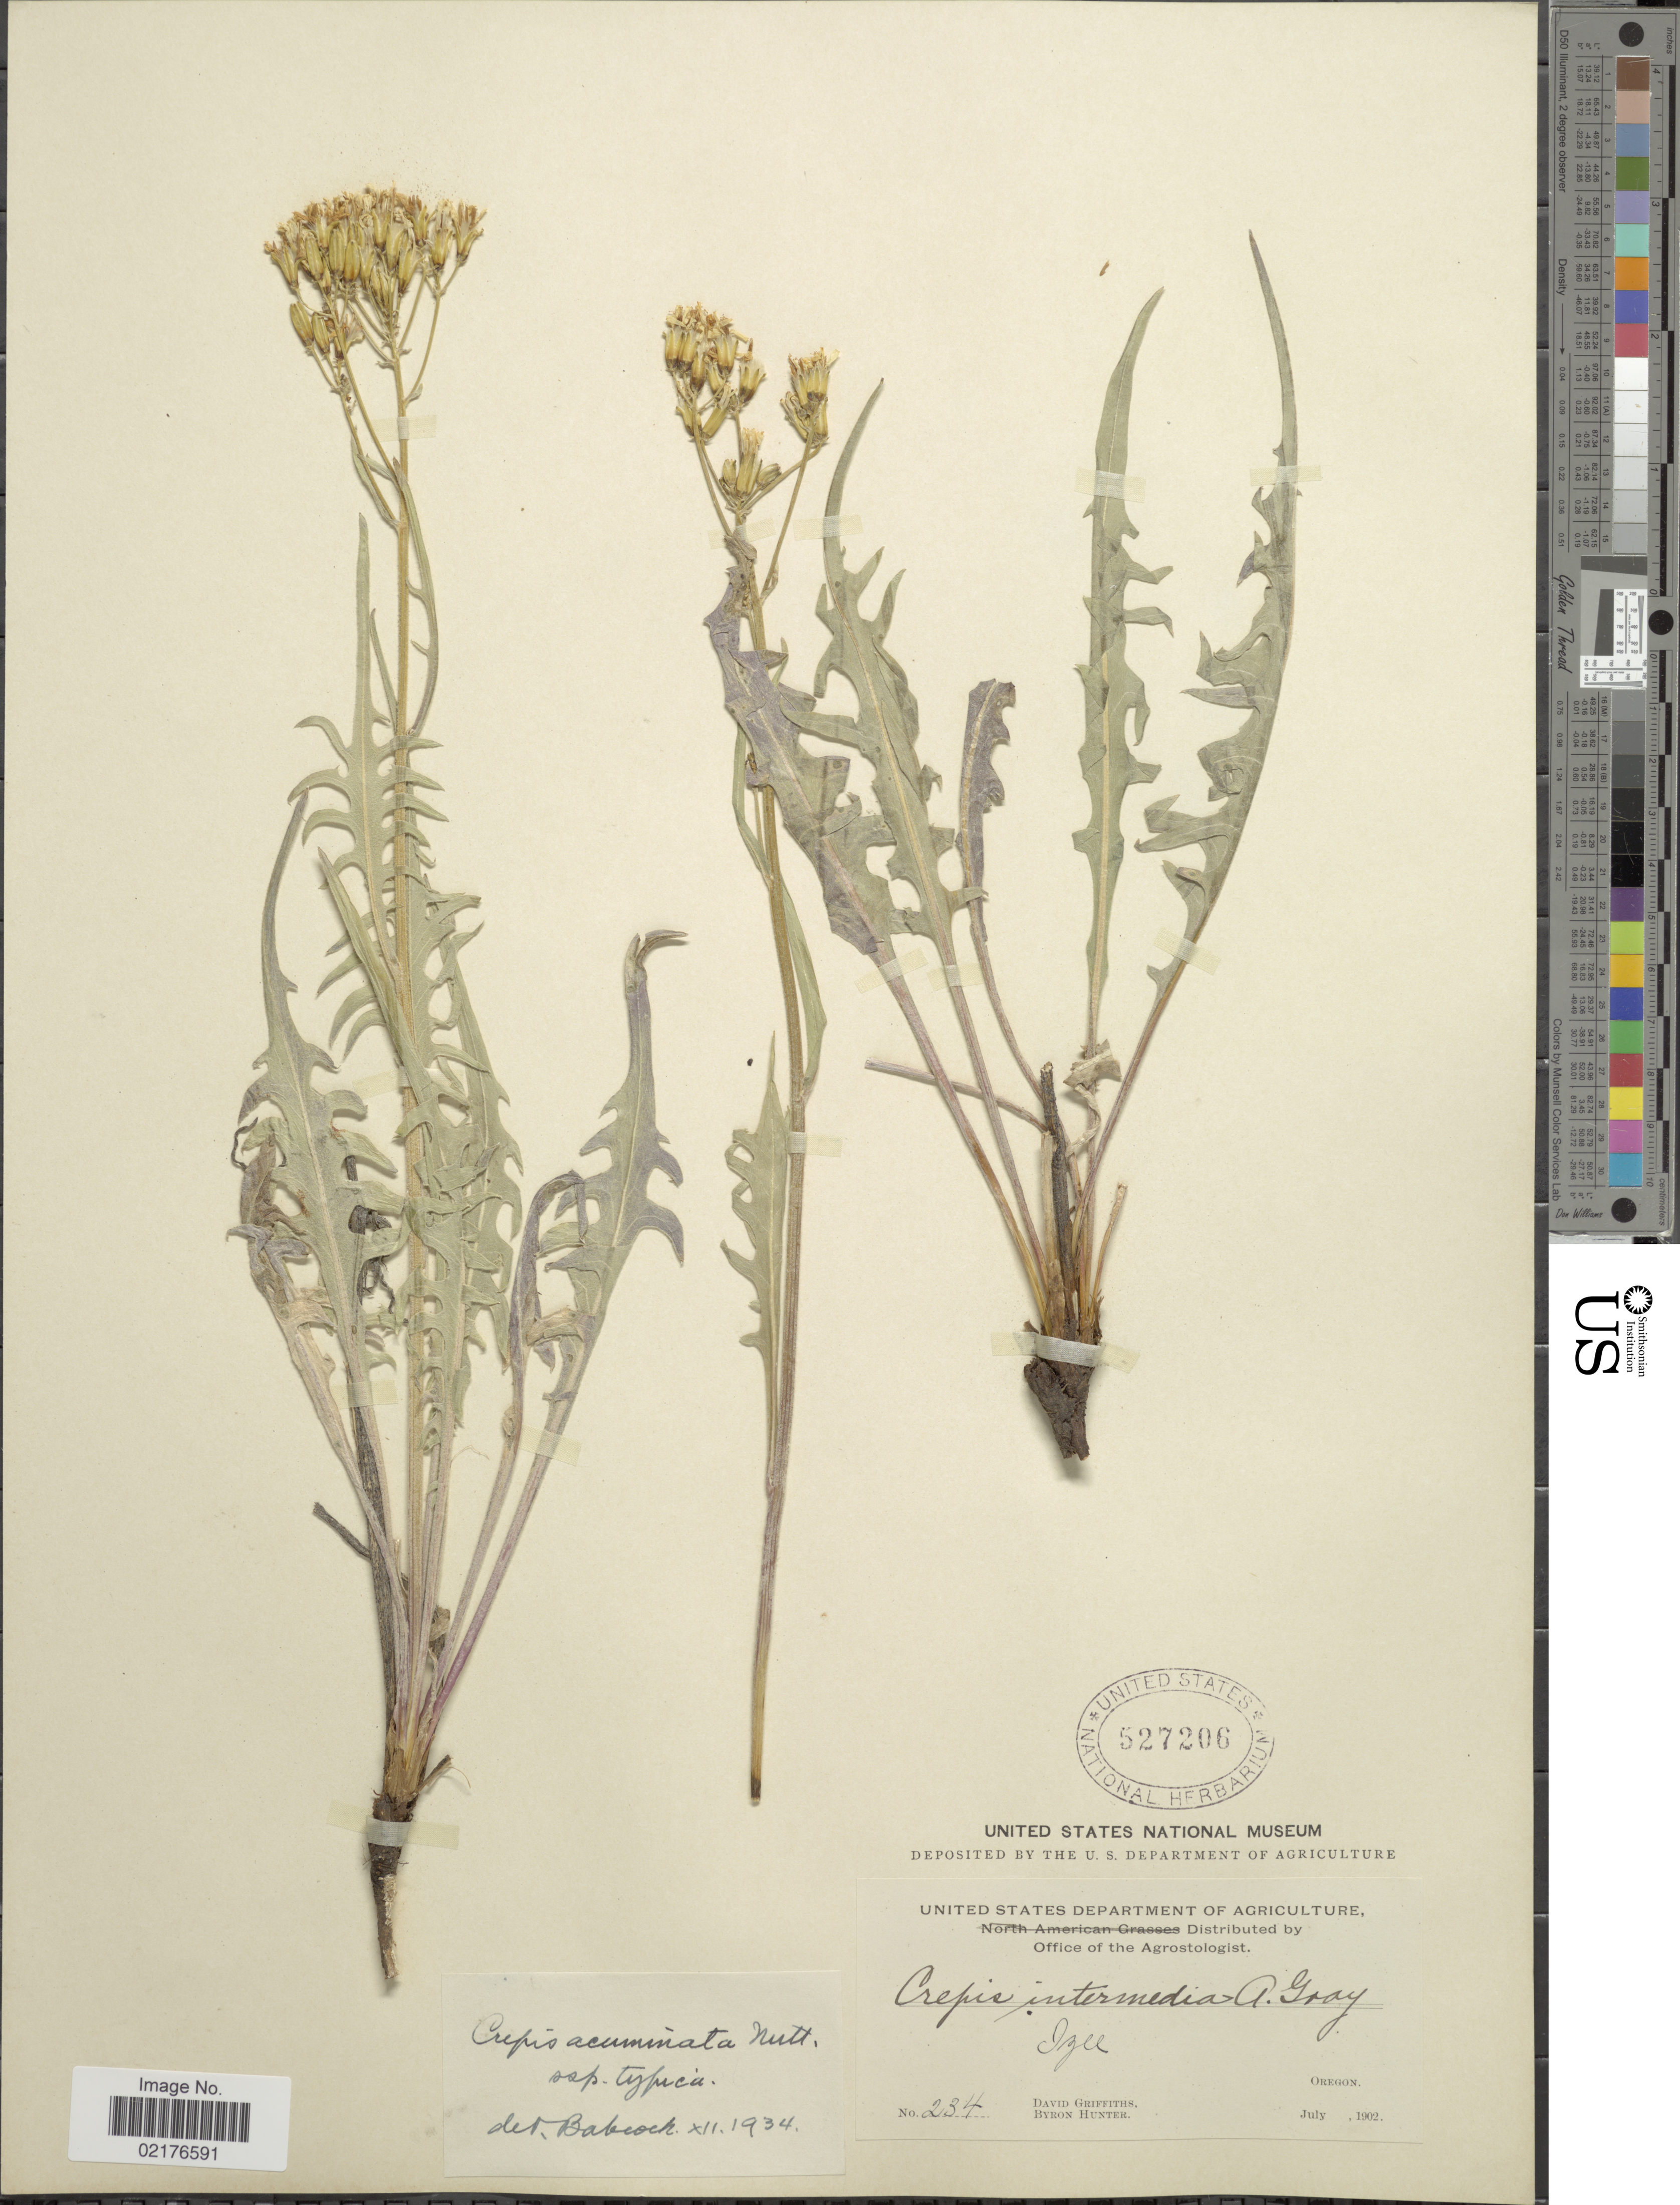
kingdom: Plantae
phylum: Tracheophyta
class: Magnoliopsida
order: Asterales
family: Asteraceae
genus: Crepis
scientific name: Crepis acuminata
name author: Nutt.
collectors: D. Griffiths & B. Hunter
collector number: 234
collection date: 1902-07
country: United States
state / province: Oregon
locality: Izee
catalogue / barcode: US 527206